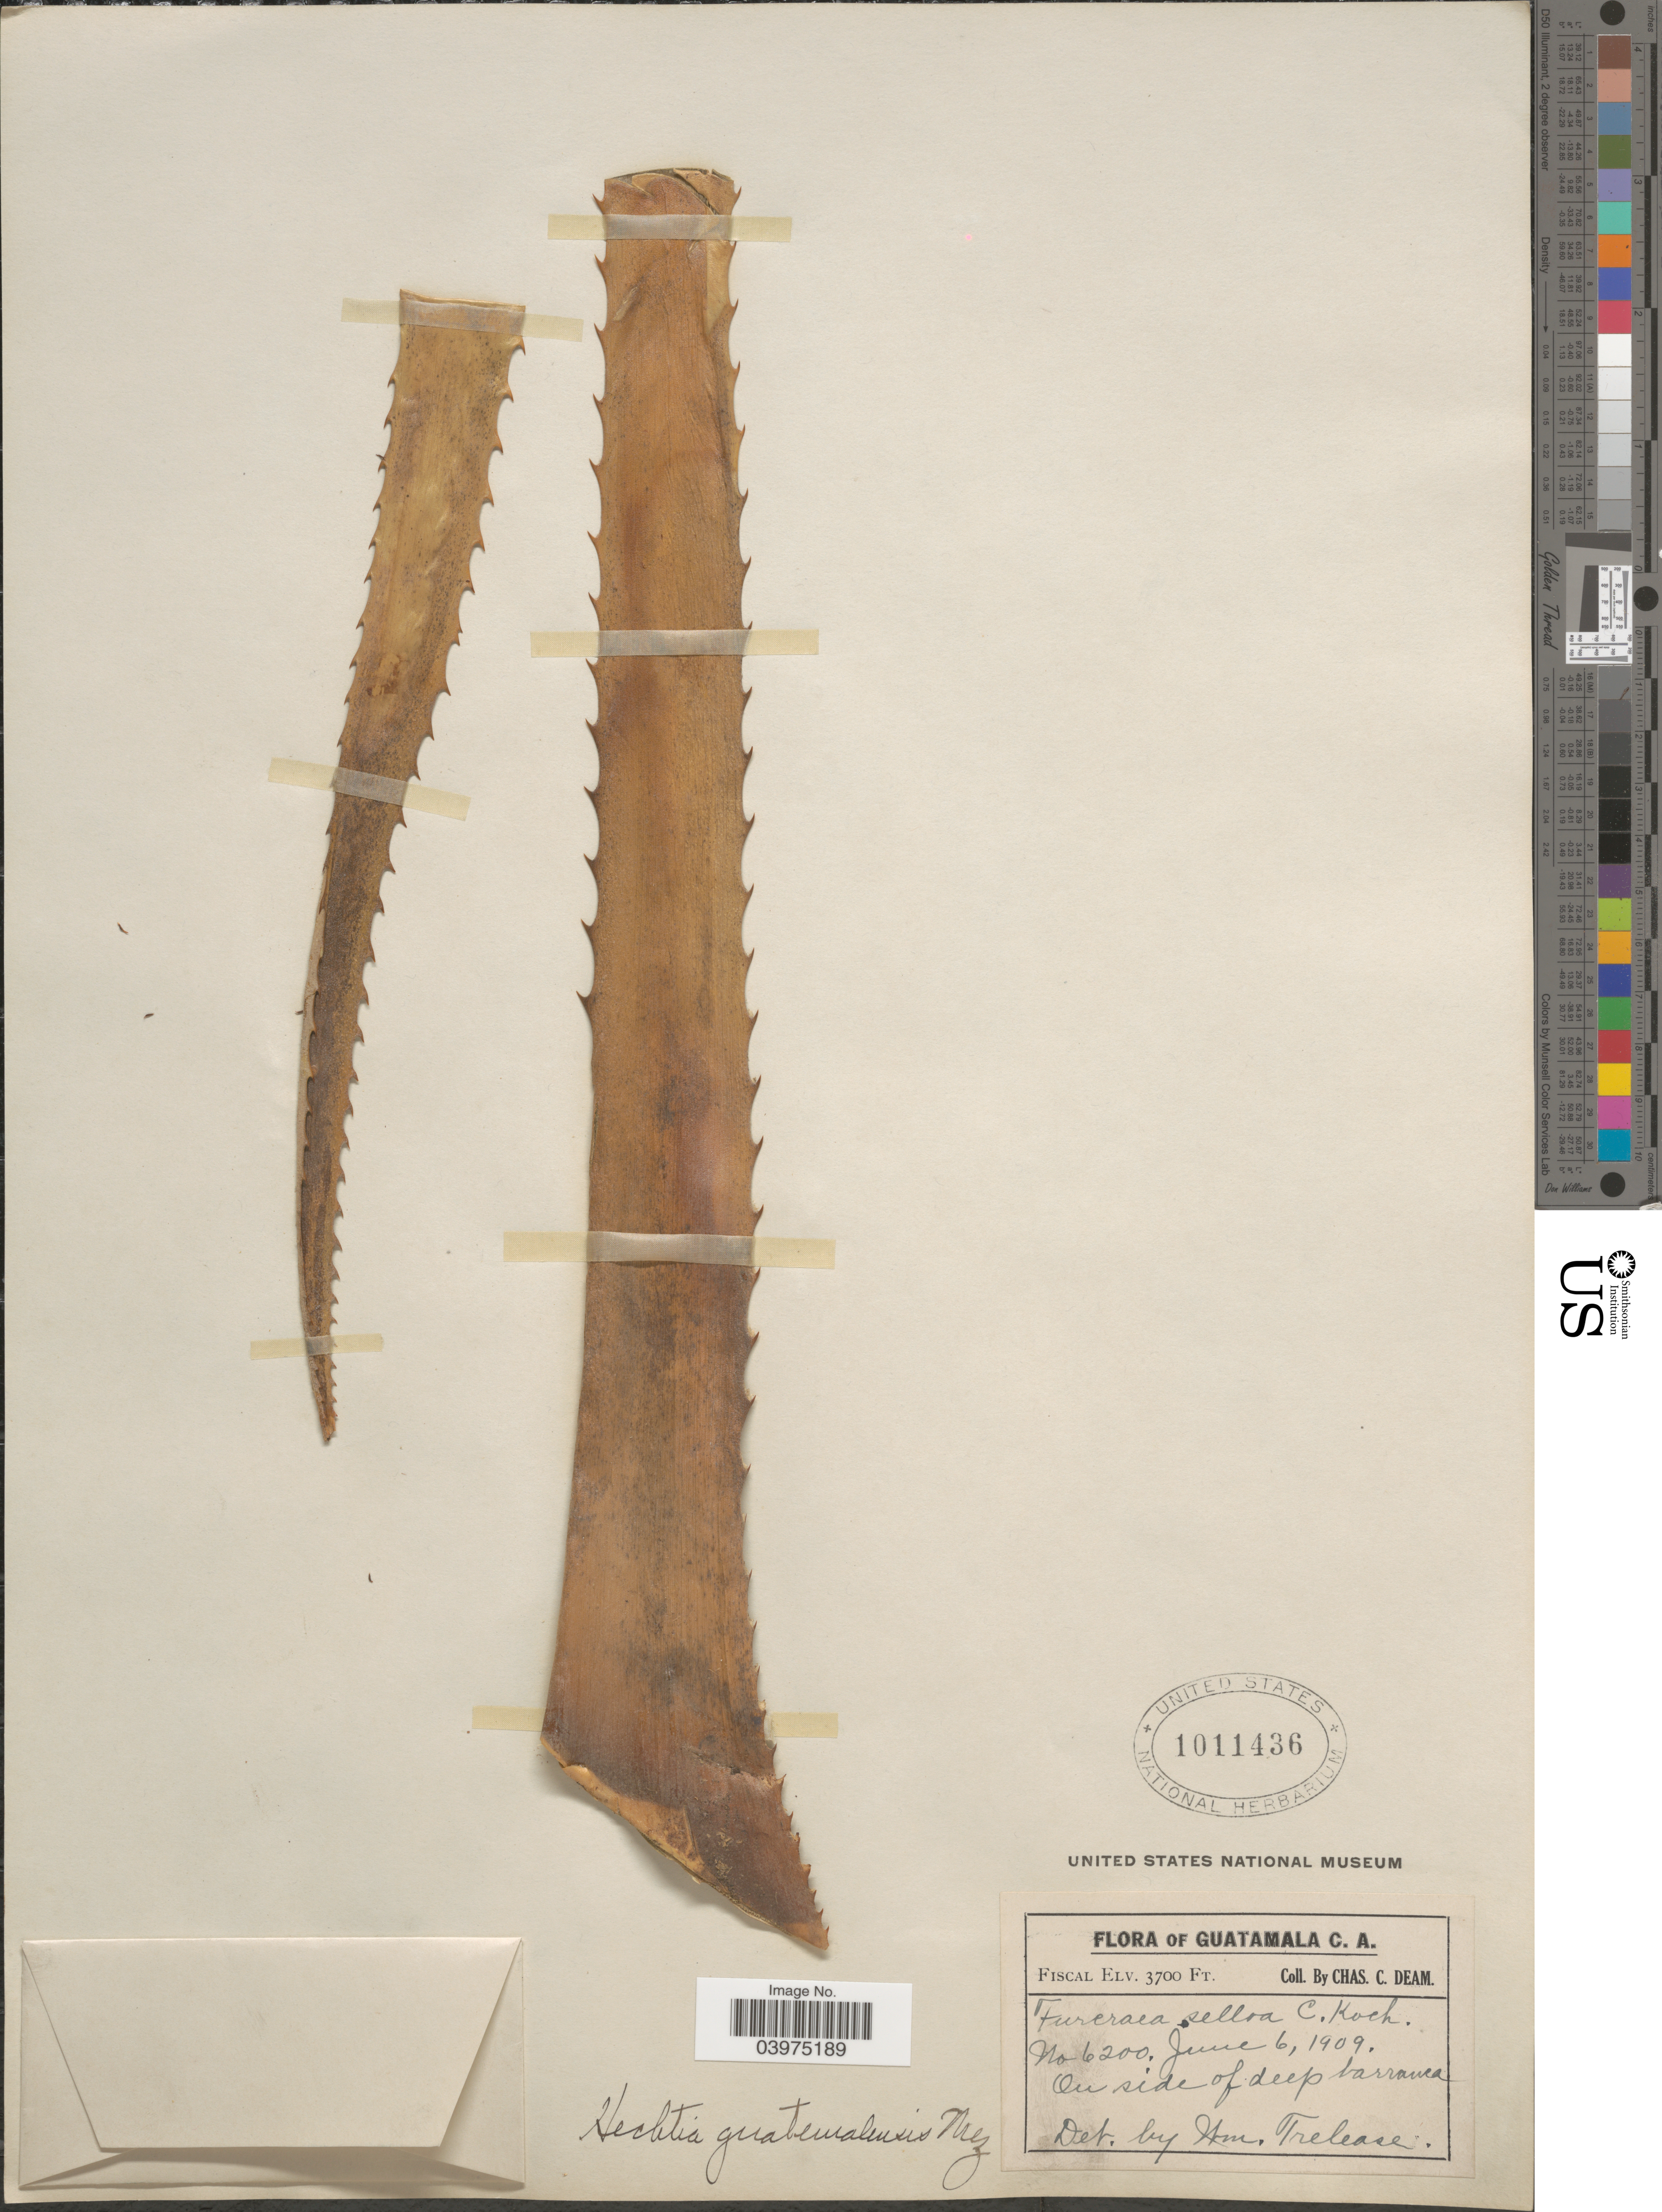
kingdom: Plantae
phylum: Tracheophyta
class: Liliopsida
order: Poales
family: Bromeliaceae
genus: Hechtia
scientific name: Hechtia guatemalensis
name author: Mez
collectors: C. C. Deam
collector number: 6200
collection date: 1909-06-06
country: Guatemala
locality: Fiscal.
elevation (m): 1128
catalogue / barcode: US 1011436